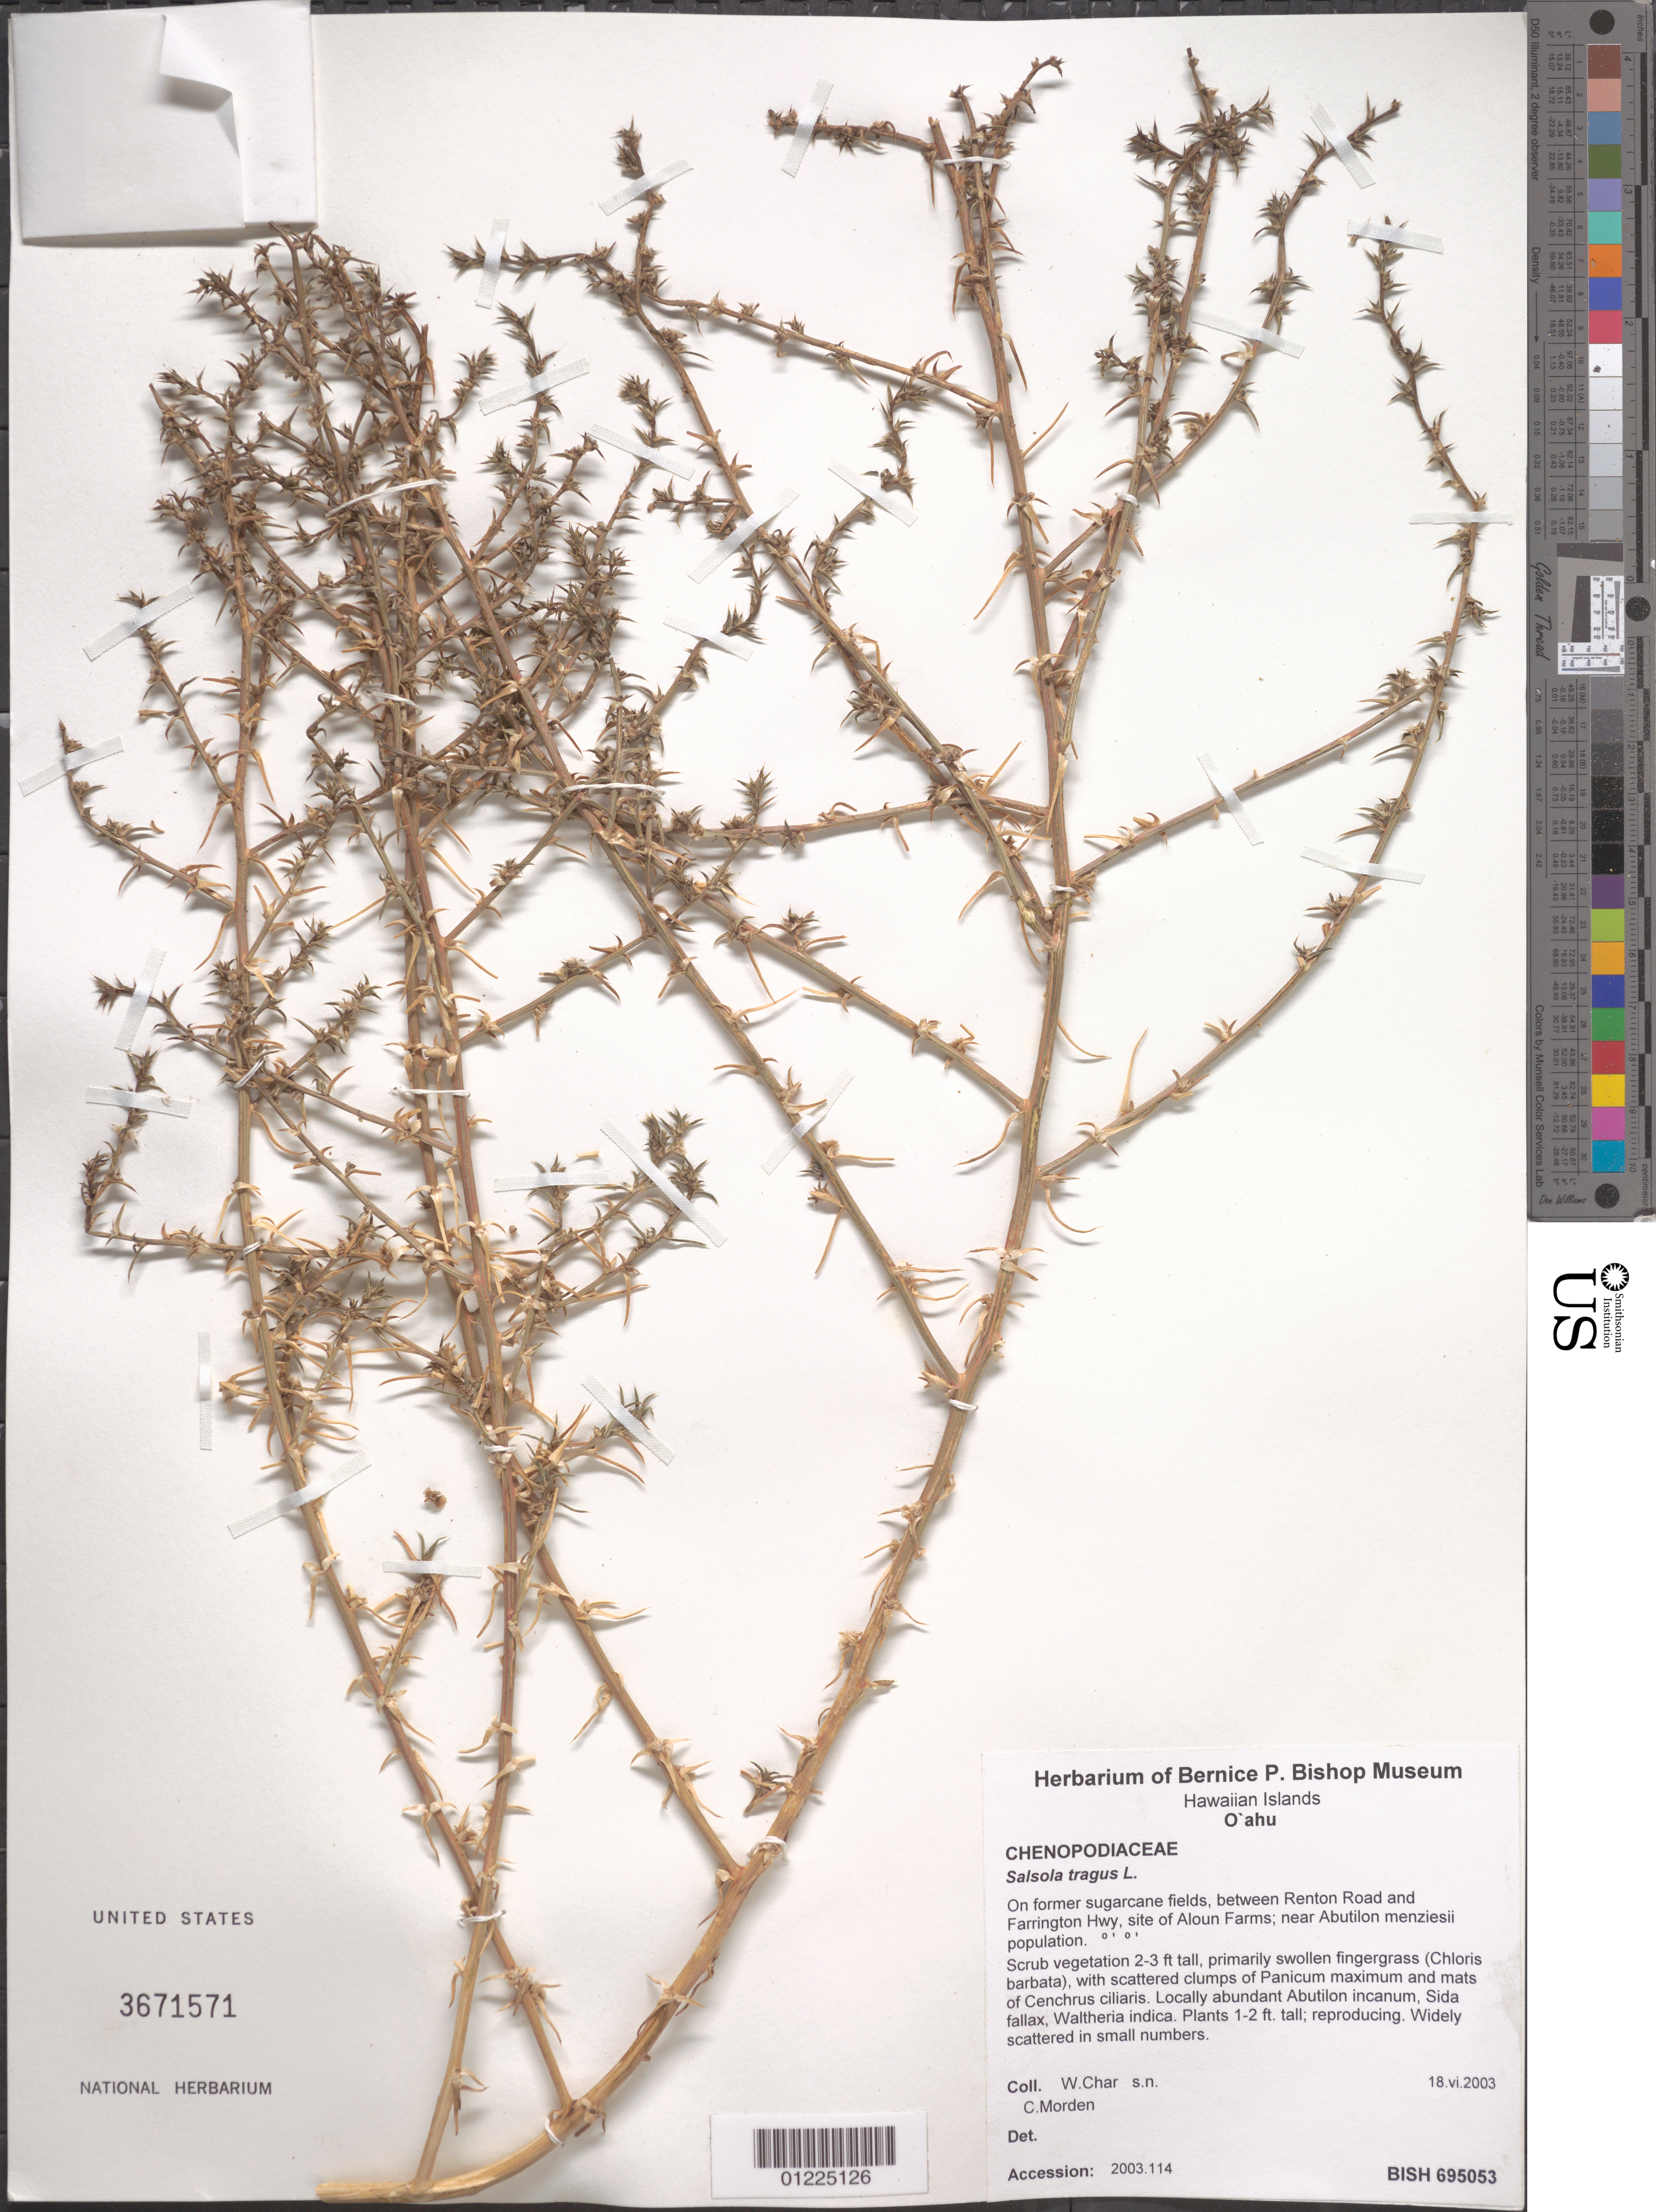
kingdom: Plantae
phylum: Tracheophyta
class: Magnoliopsida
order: Caryophyllales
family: Amaranthaceae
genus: Salsola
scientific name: Salsola tragus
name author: L.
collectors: W. Char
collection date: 2003-06-18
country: United States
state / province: Hawaii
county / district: Honolulu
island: Oahu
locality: Former sugarcane fields, between Renton Rd and Farrington Hwy, site of Aloun Farms.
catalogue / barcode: US 3671571